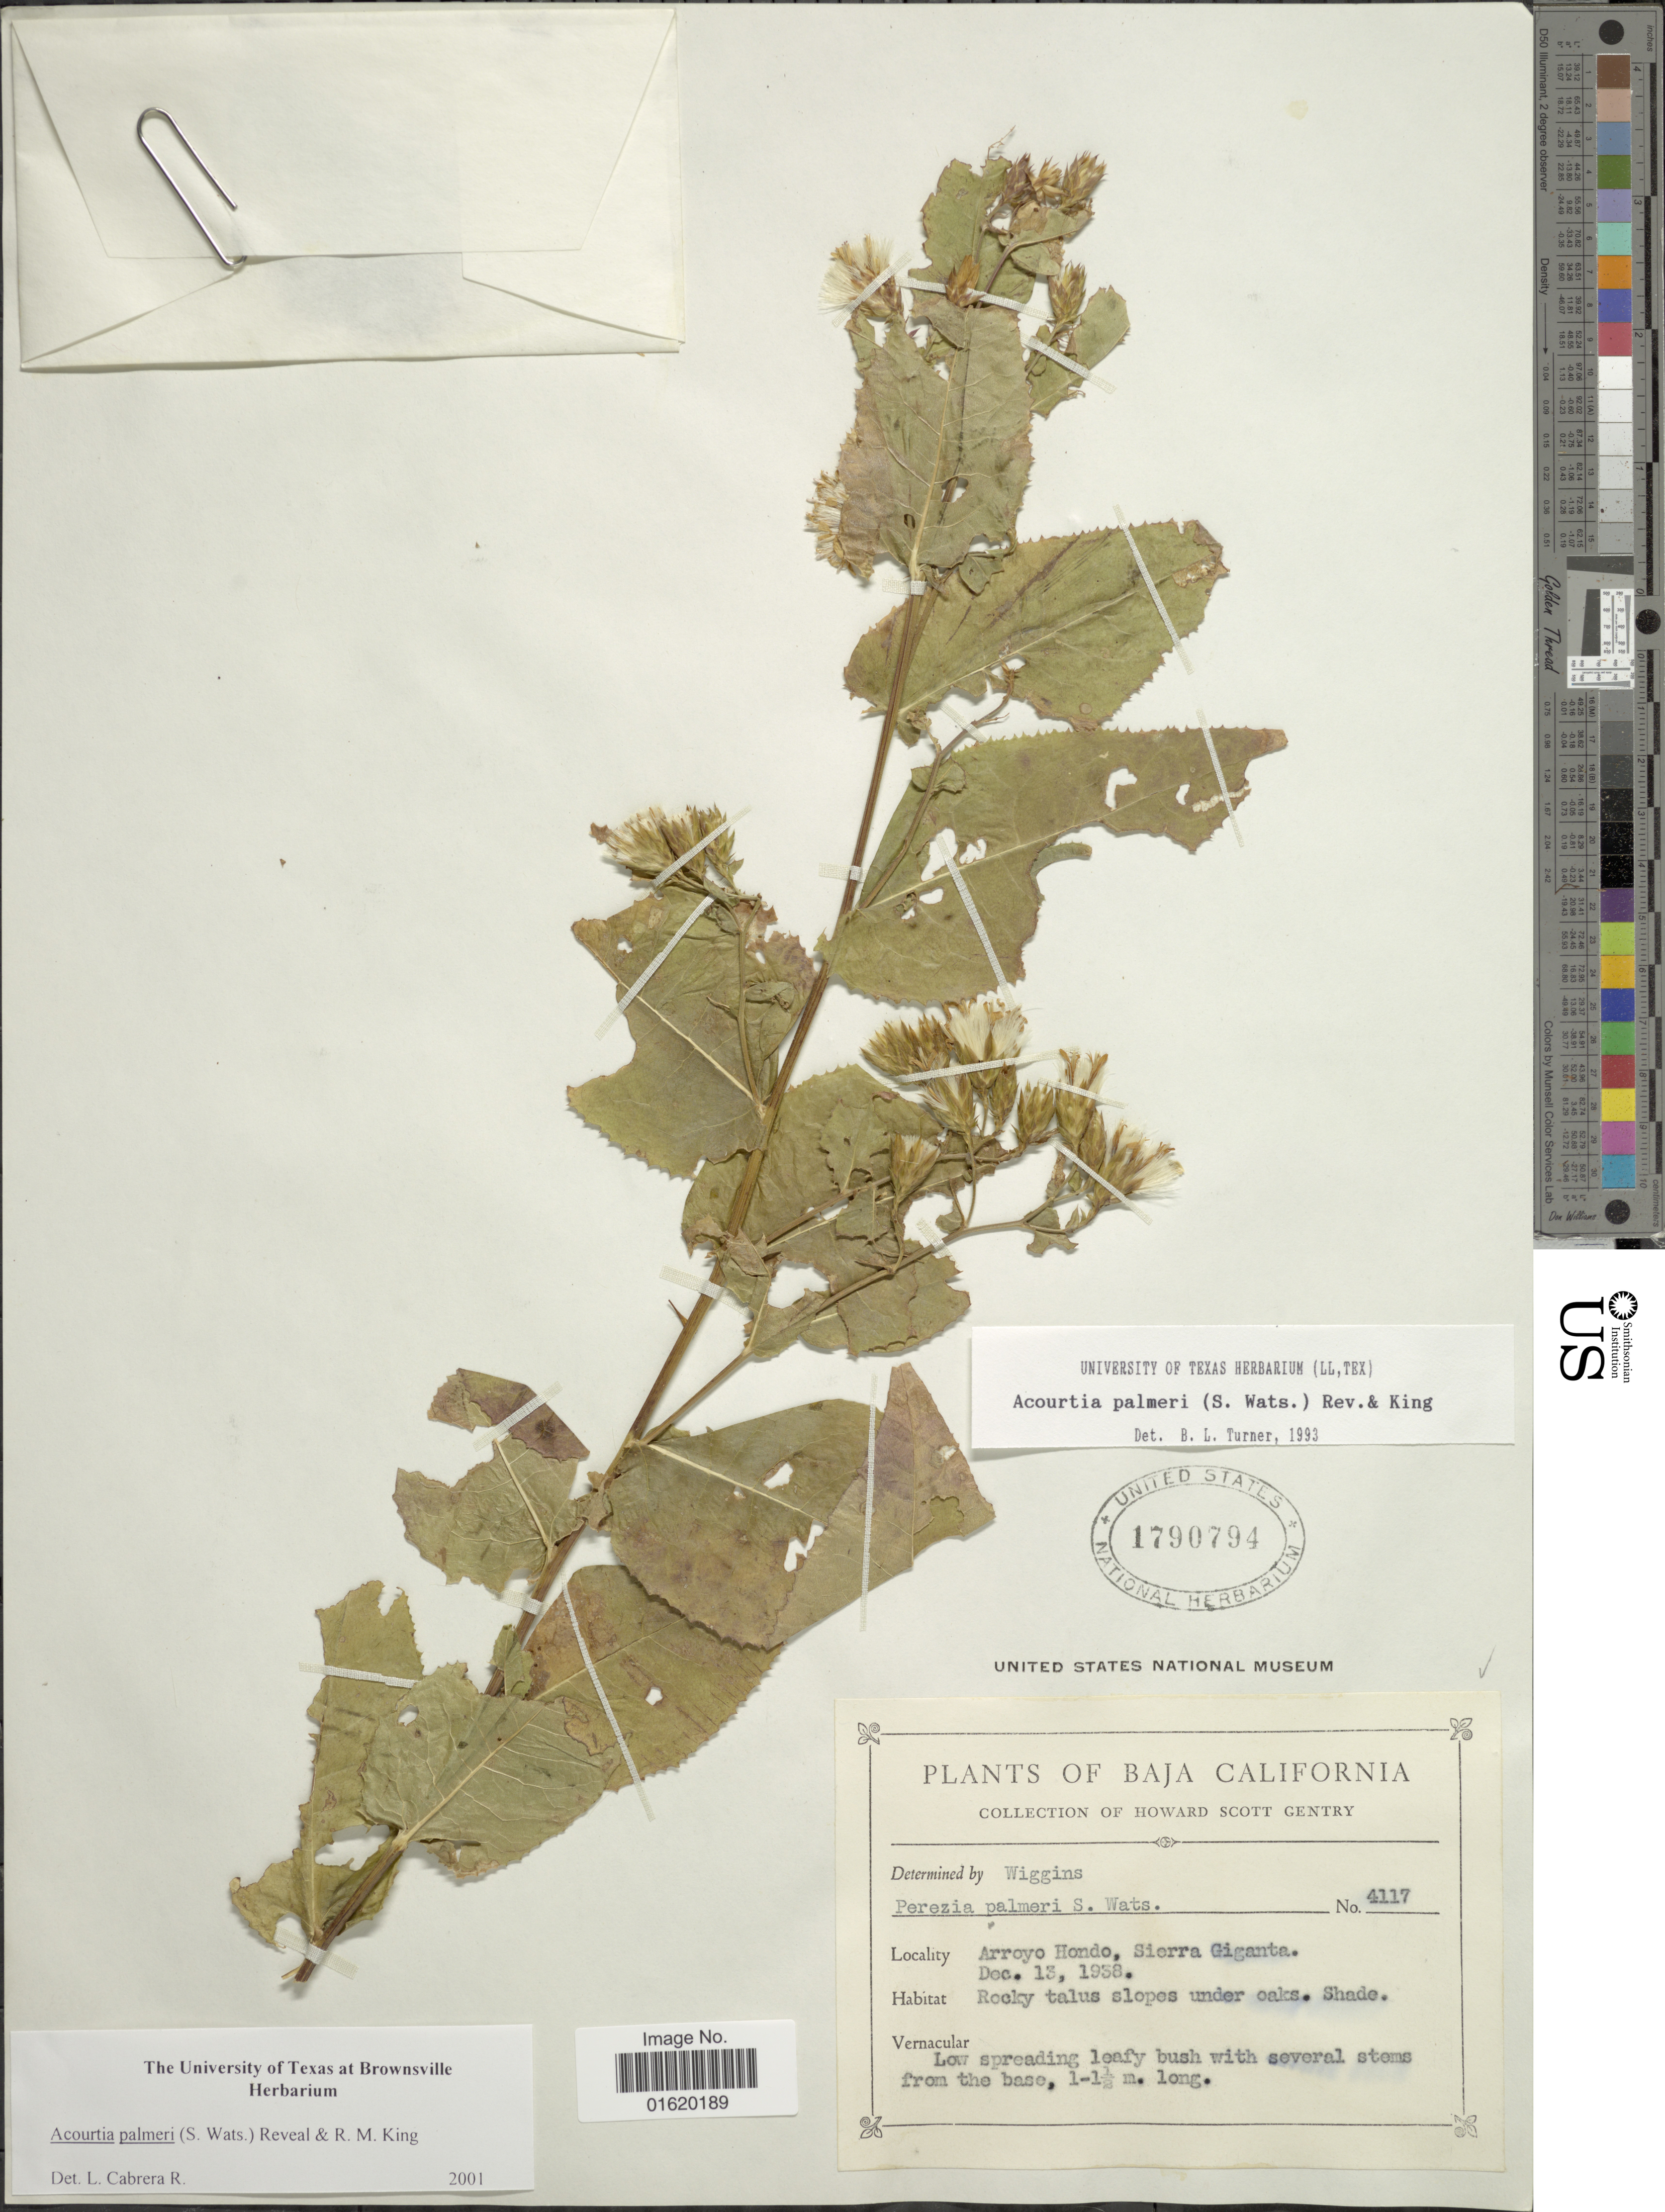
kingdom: Plantae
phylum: Tracheophyta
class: Magnoliopsida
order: Asterales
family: Asteraceae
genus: Acourtia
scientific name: Acourtia palmeri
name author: (S. Watson) Reveal & R.M. King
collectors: H. S. Gentry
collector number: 4117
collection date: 1938-12-13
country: Mexico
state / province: Baja California Sur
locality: Arroyo Hondo, Sierra Gigante, rocky talus slopes under oaks. Shade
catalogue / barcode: US 1790794